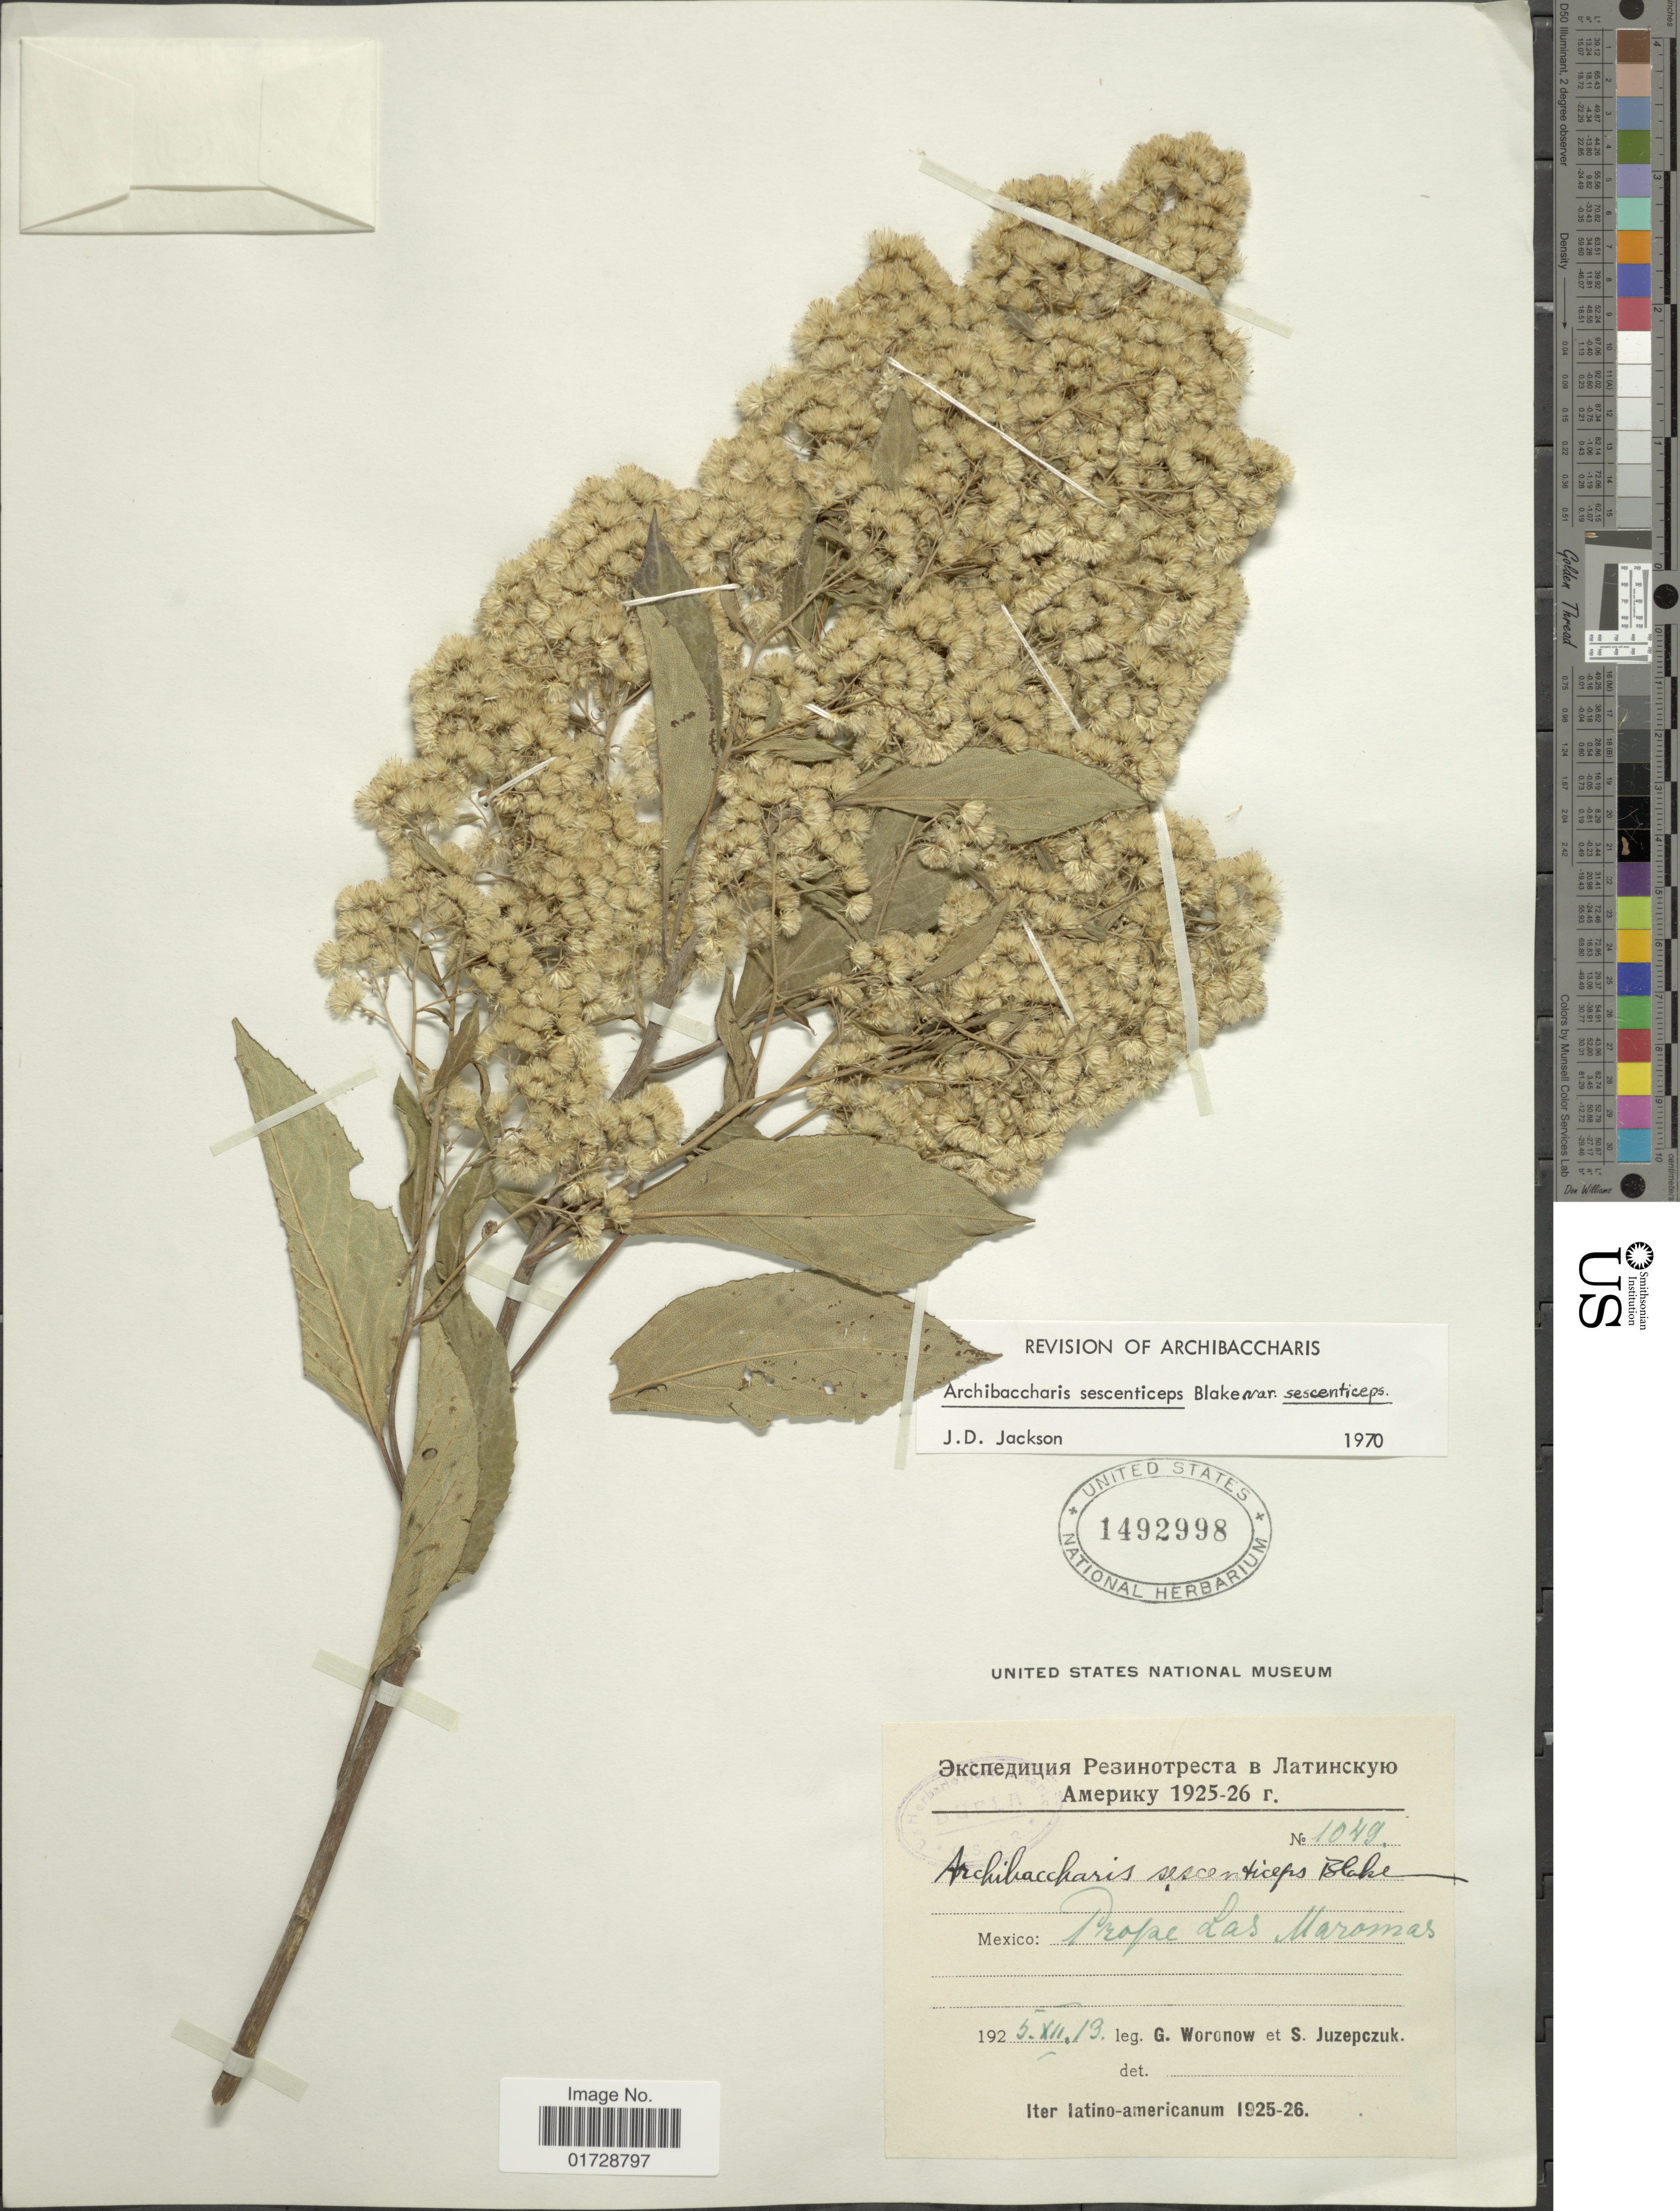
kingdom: Plantae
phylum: Tracheophyta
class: Magnoliopsida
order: Asterales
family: Asteraceae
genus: Archibaccharis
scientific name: Archibaccharis sescenticeps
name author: (S.F. Blake) S.F. Blake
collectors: G. Woronow & S. V. Juzepczuk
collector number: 1049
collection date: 1925-12-13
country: Mexico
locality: Prope Las Maromas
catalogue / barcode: US 1492998